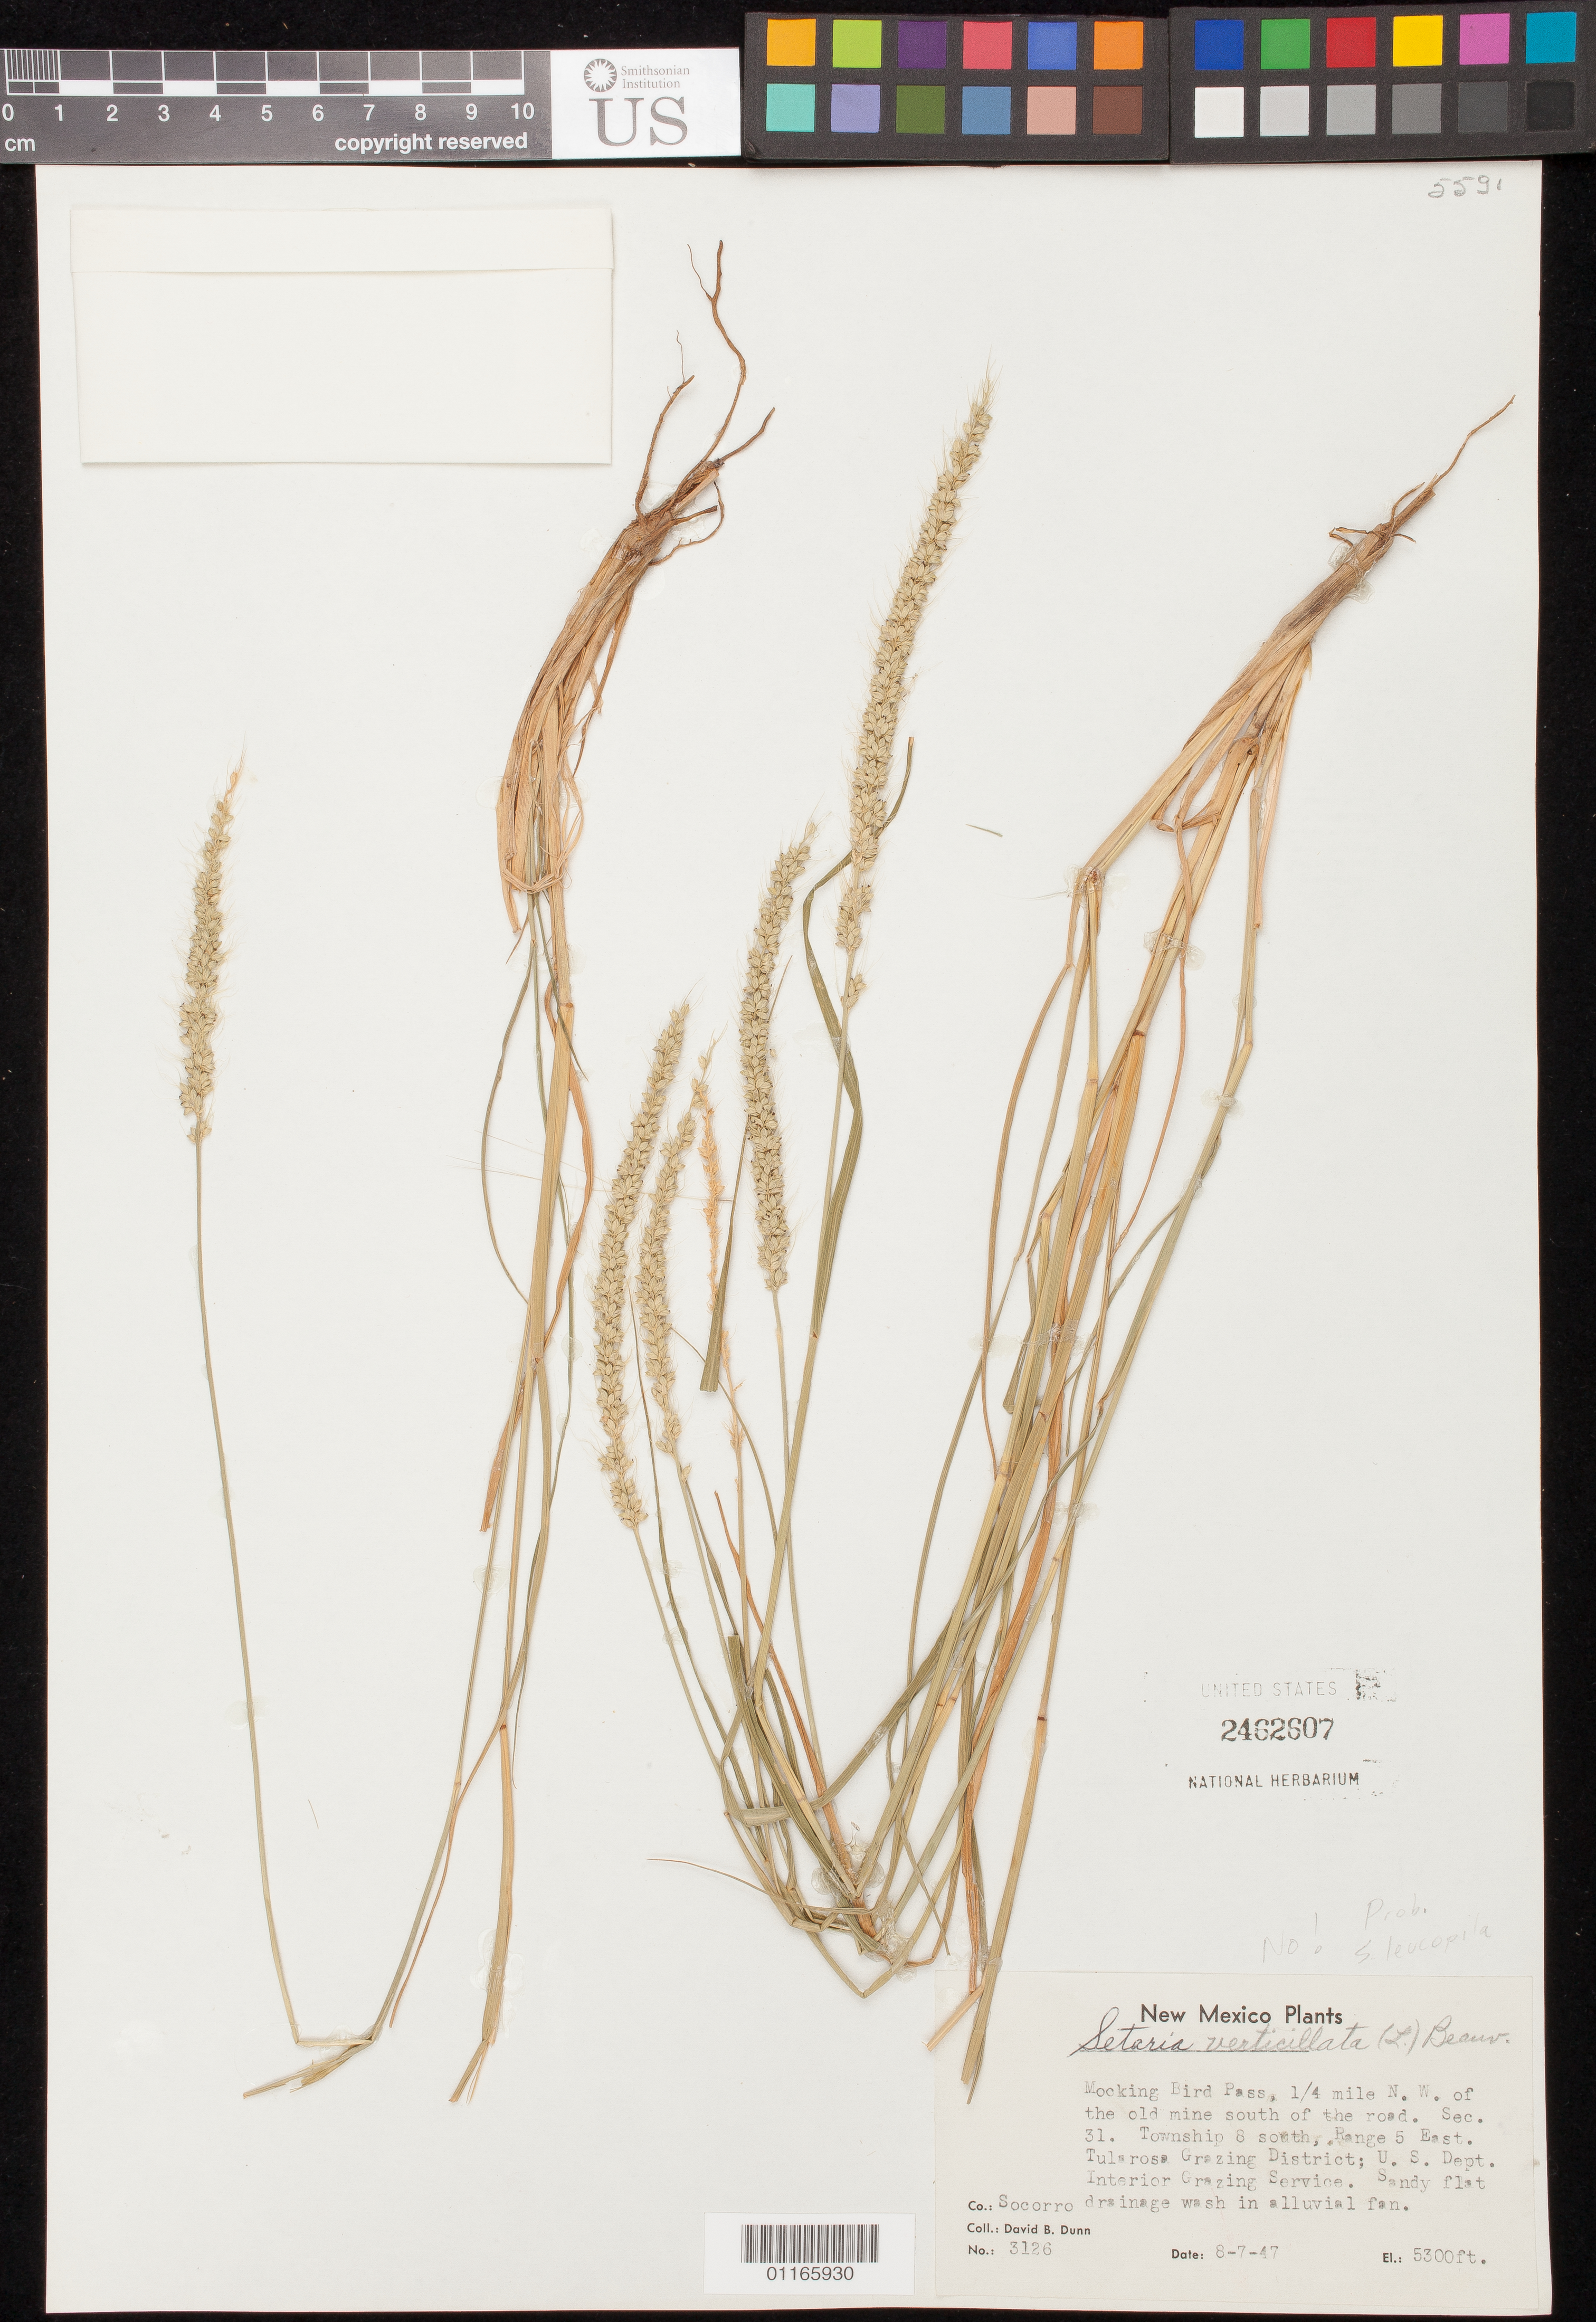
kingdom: Plantae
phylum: Tracheophyta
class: Liliopsida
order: Poales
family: Poaceae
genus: Setaria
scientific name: Setaria verticillata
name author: (L.) P. Beauv.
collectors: D. B. Dunn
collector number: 3126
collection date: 1947-07-08 or 1947-08-07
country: United States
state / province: New Mexico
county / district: Socorro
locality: Mocking Bird Pass, 1/4 miles N. W. of the old mine south of the road. Sec. 31. Township 8 south, Range 5 East. Tularosa Grazing District; U. S. Dept. Interior Grazing Service.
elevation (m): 1615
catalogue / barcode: US 2462607